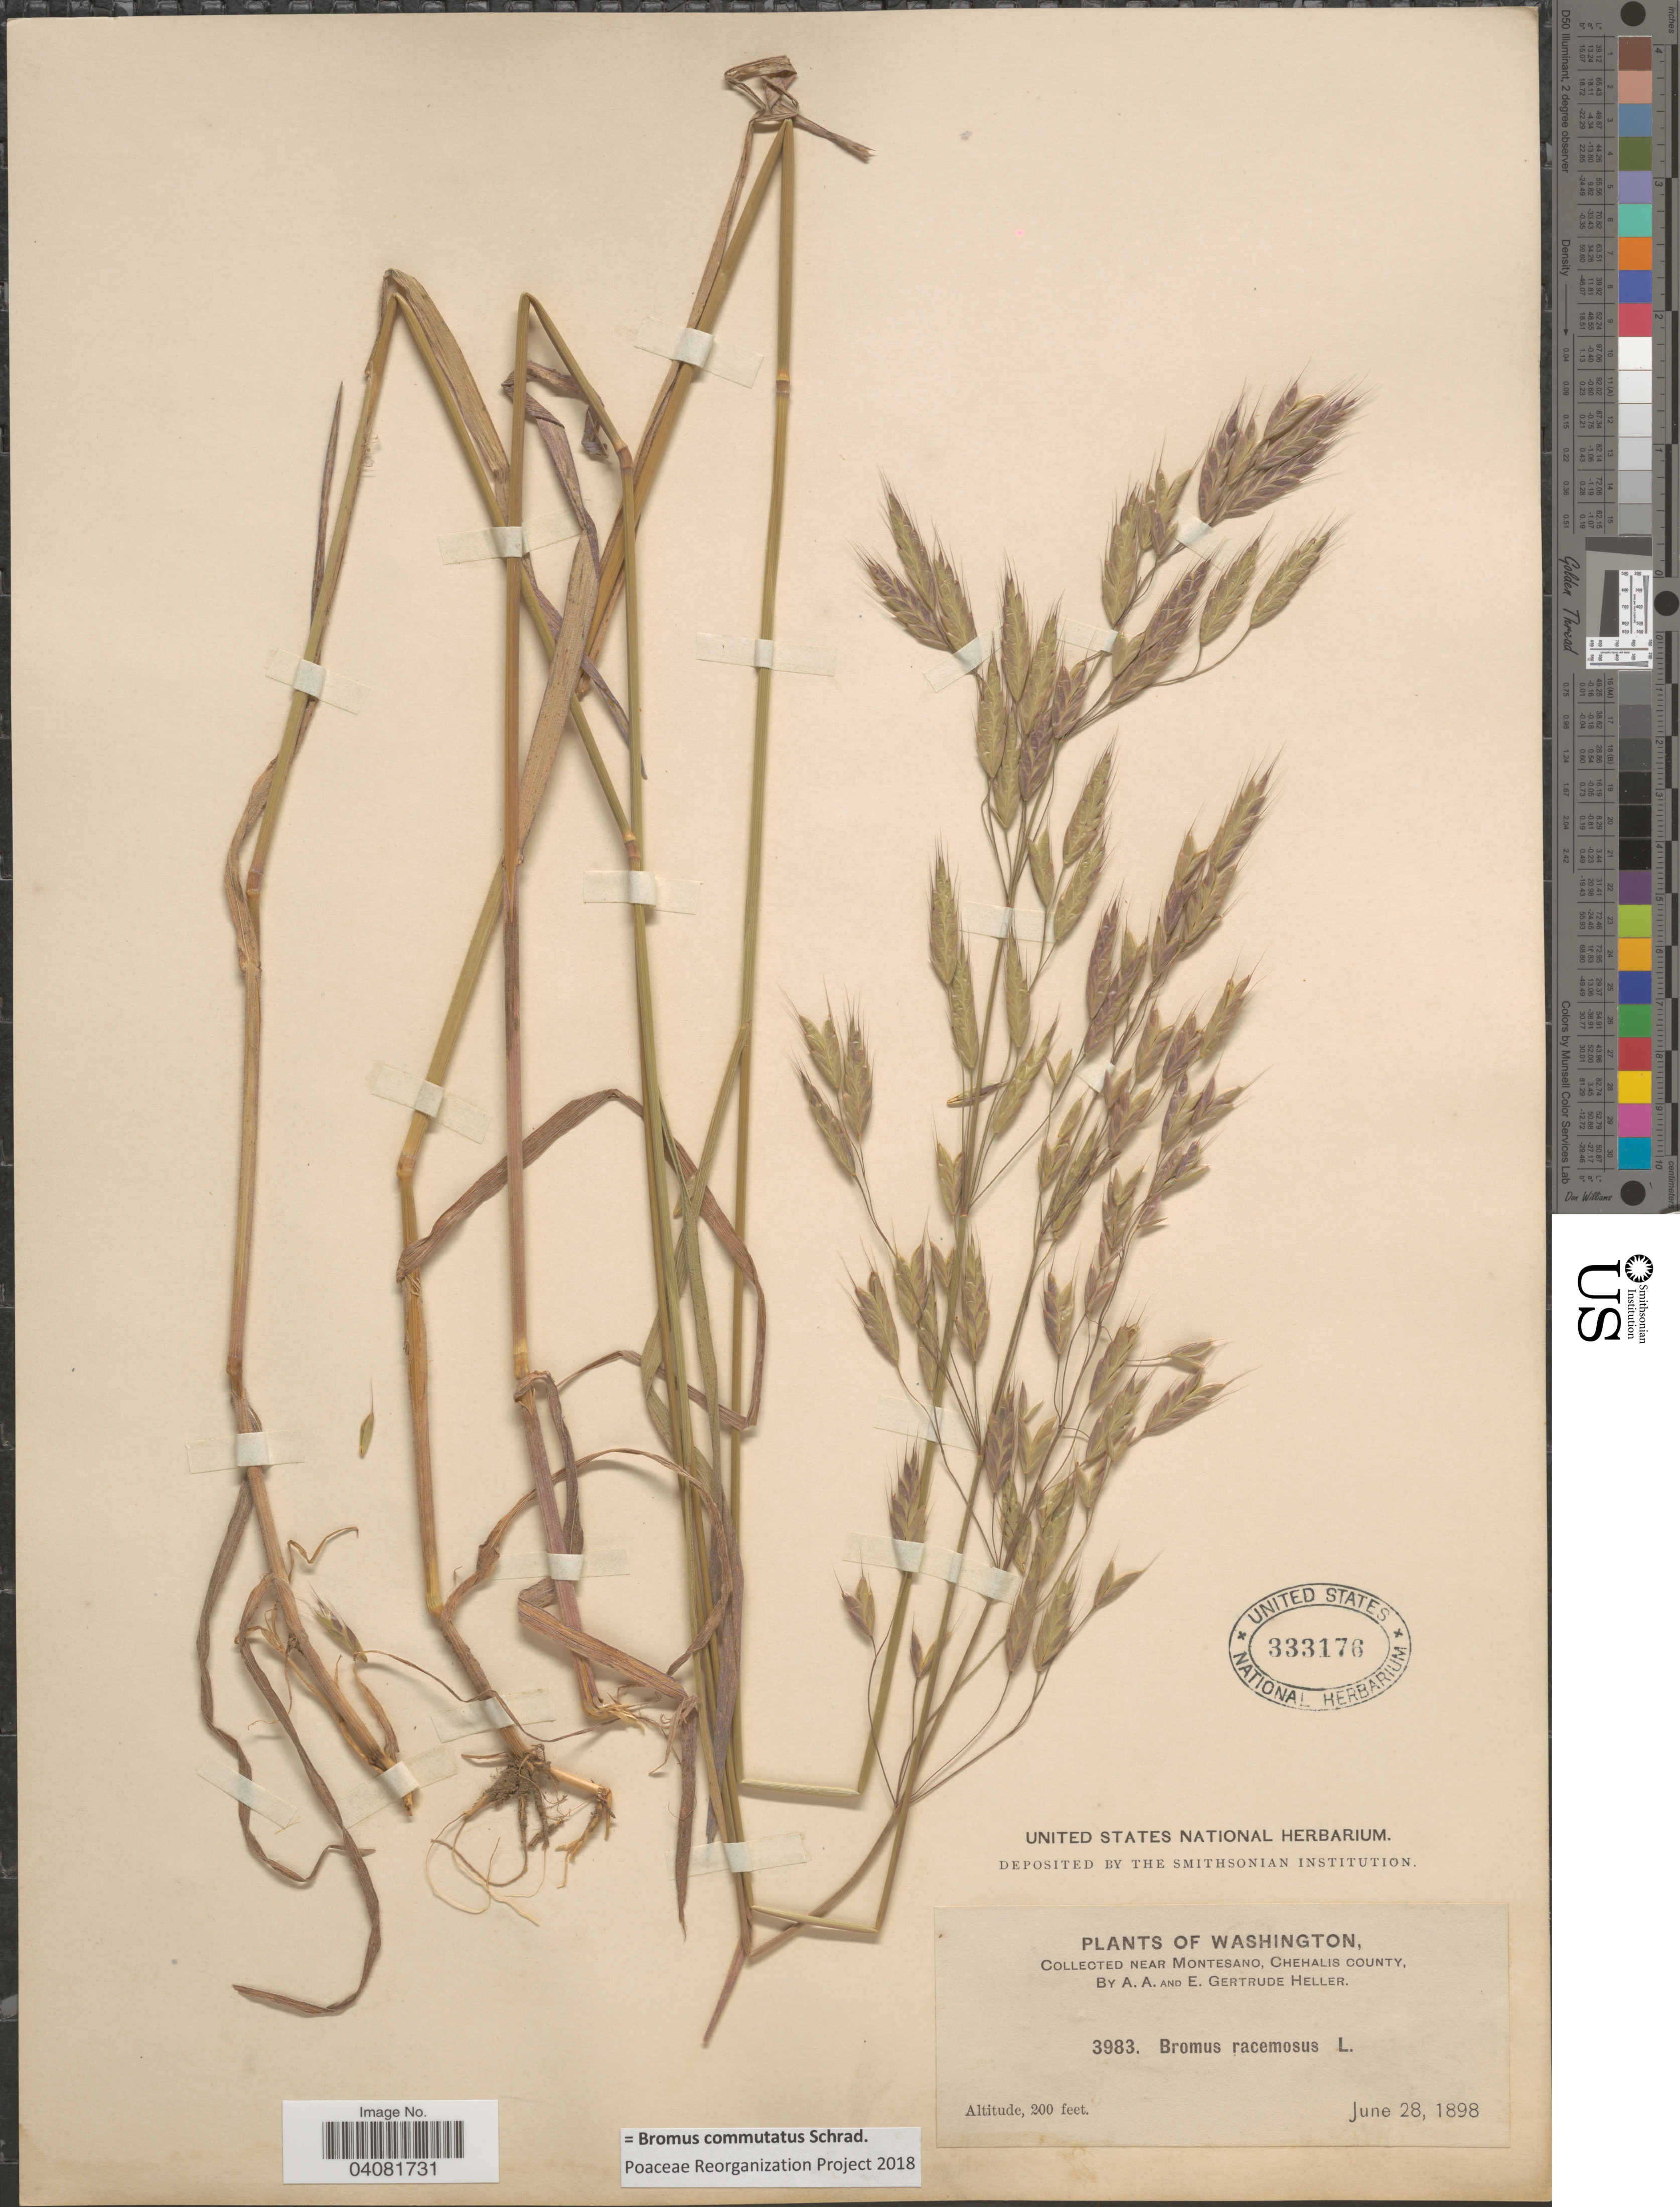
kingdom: Plantae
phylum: Tracheophyta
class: Liliopsida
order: Poales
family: Poaceae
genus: Bromus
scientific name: Bromus commutatus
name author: Schrad.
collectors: A. A. Heller & E. G. Heller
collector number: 3983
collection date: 1898-06-28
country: United States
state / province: Washington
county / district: Grays Harbor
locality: Near Montesano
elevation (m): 61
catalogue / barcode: US 333176